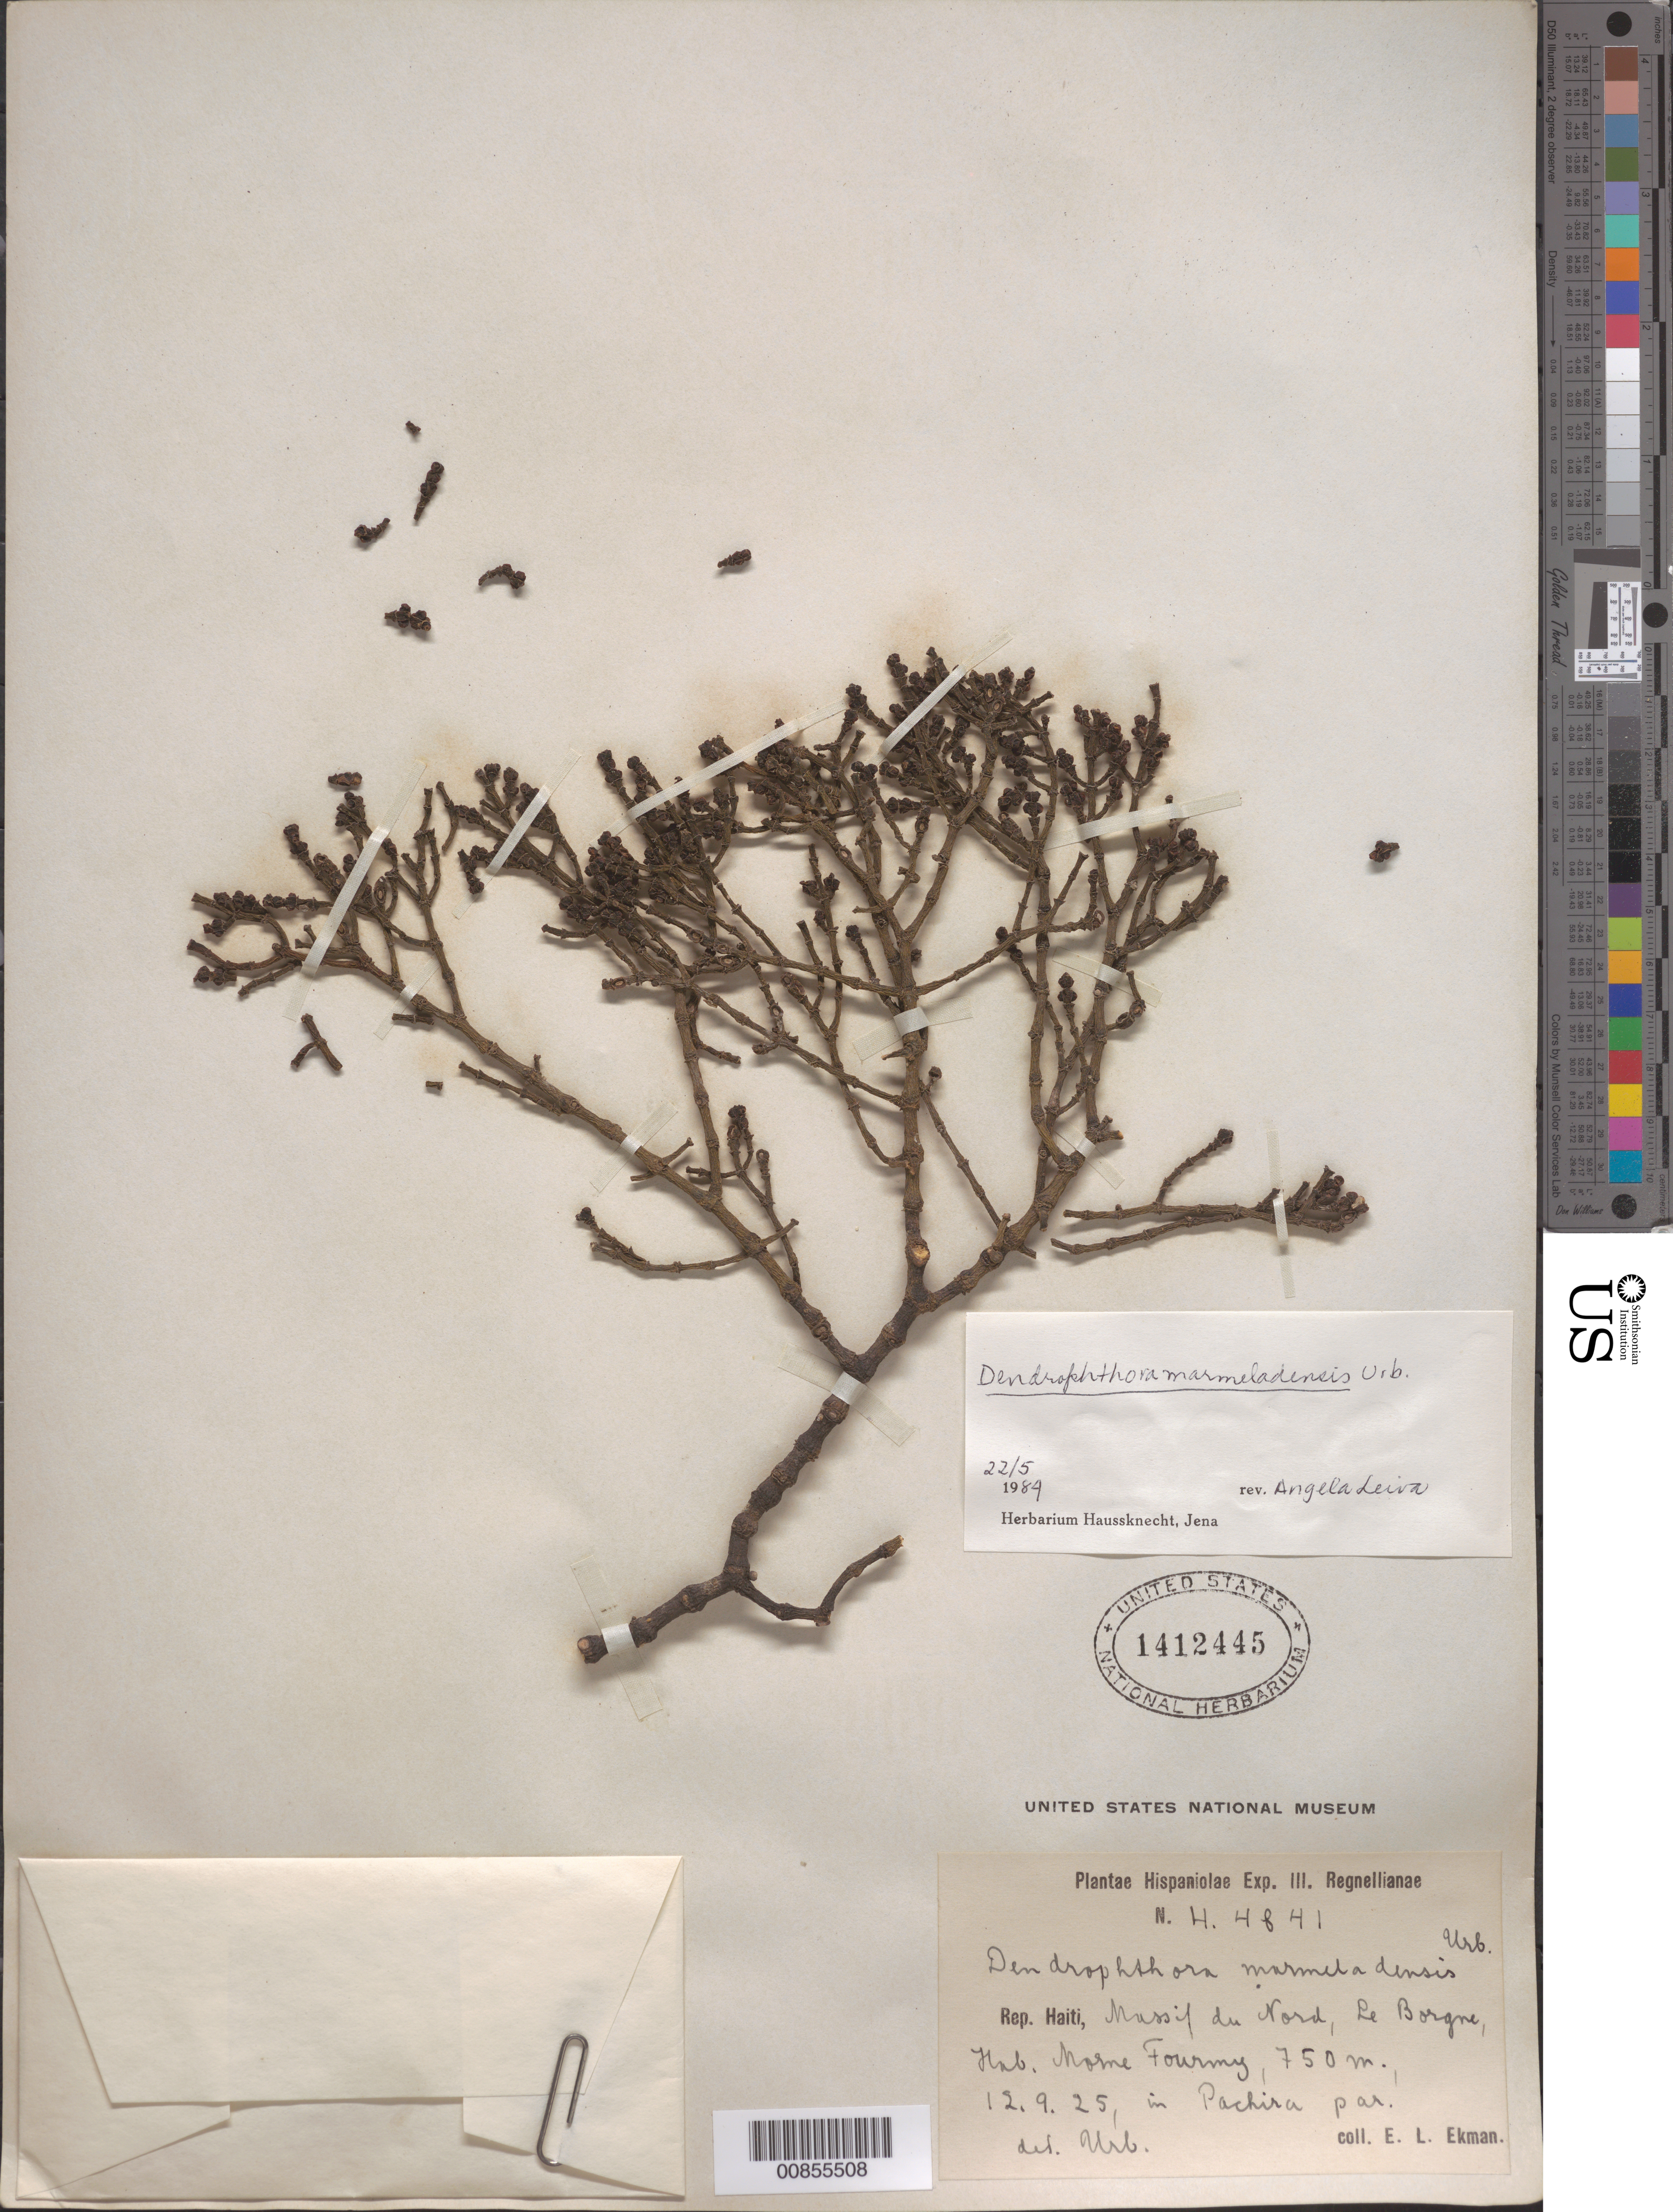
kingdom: Plantae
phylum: Tracheophyta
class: Magnoliopsida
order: Santalales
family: Viscaceae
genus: Dendrophthora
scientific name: Dendrophthora marmeladensis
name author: Urb.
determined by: Leiva, A.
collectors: E. L. Ekman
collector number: H 4841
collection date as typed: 12 Sep 1925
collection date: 1925-09-12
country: Haiti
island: Hispaniola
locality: Massif du Nord, Le Borgne, Hab. Morne Fourmy.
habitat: In Pachira.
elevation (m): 750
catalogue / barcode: US 1412445